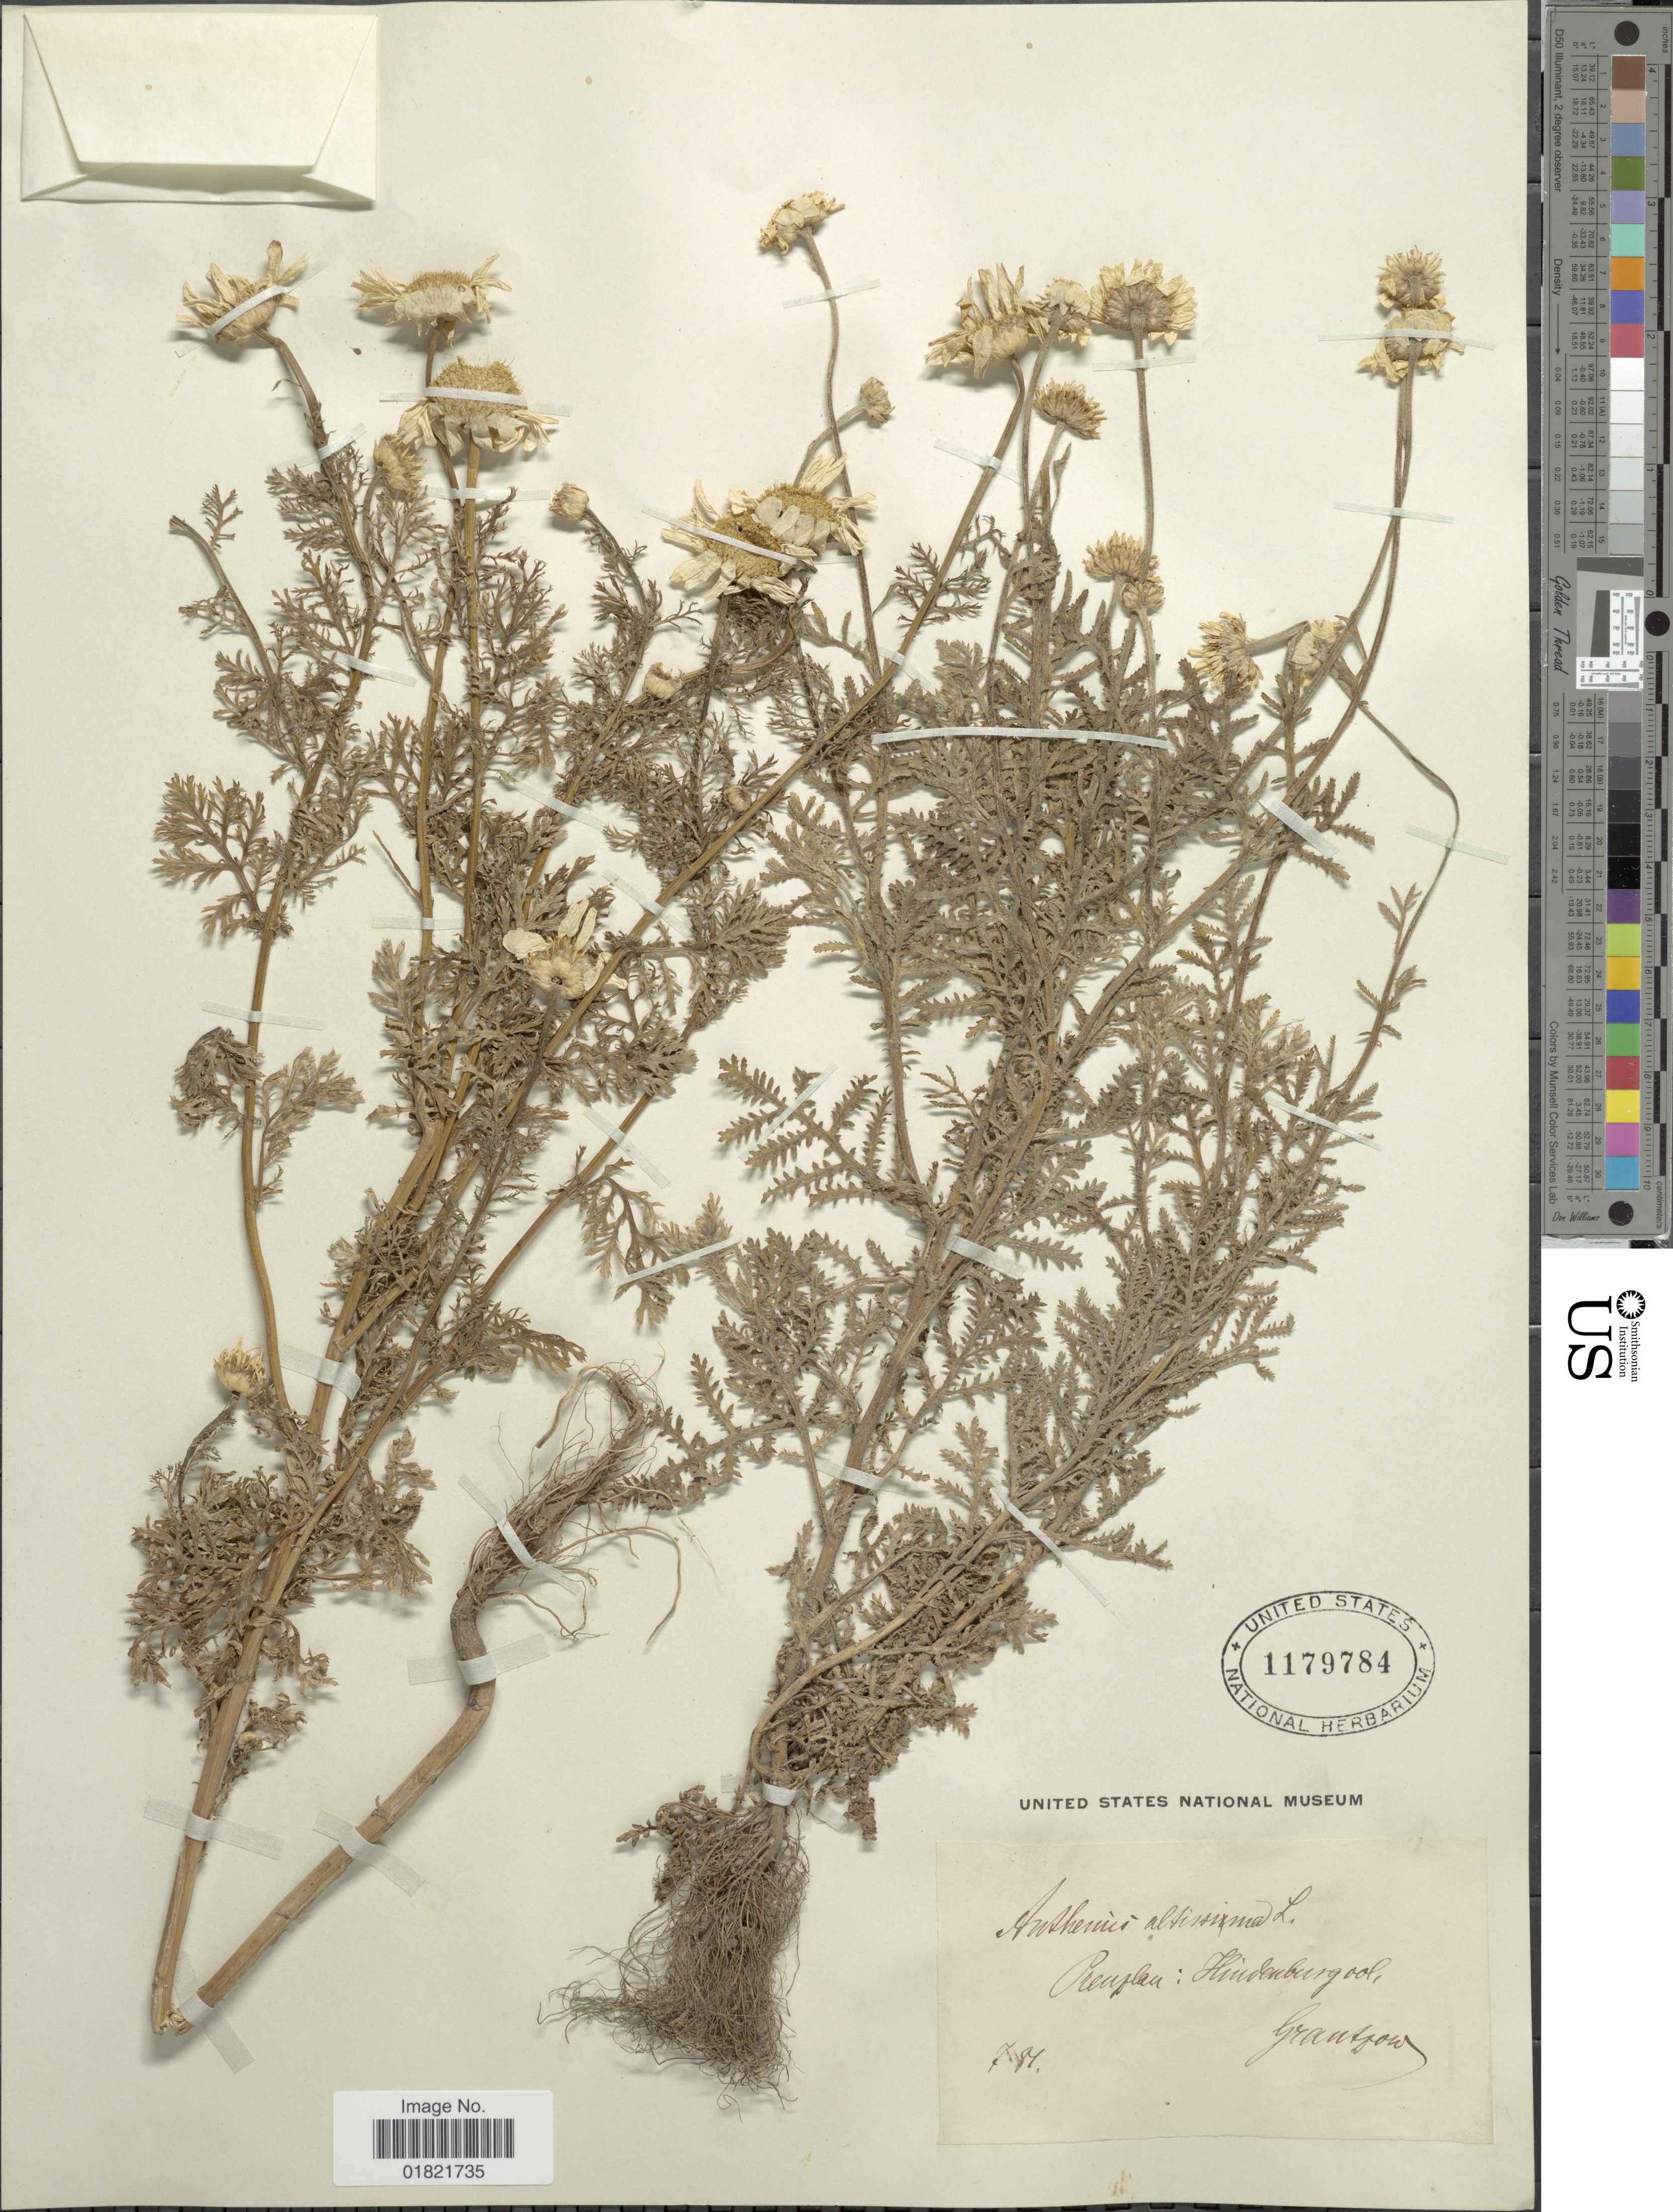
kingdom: Plantae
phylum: Tracheophyta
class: Magnoliopsida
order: Asterales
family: Asteraceae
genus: Anthemis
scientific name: Anthemis altissima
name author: L.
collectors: Grantzow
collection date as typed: Transcribed d/m/y: /7/91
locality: Preuslan: Hindenburg [interpreted]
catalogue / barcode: US 1179784